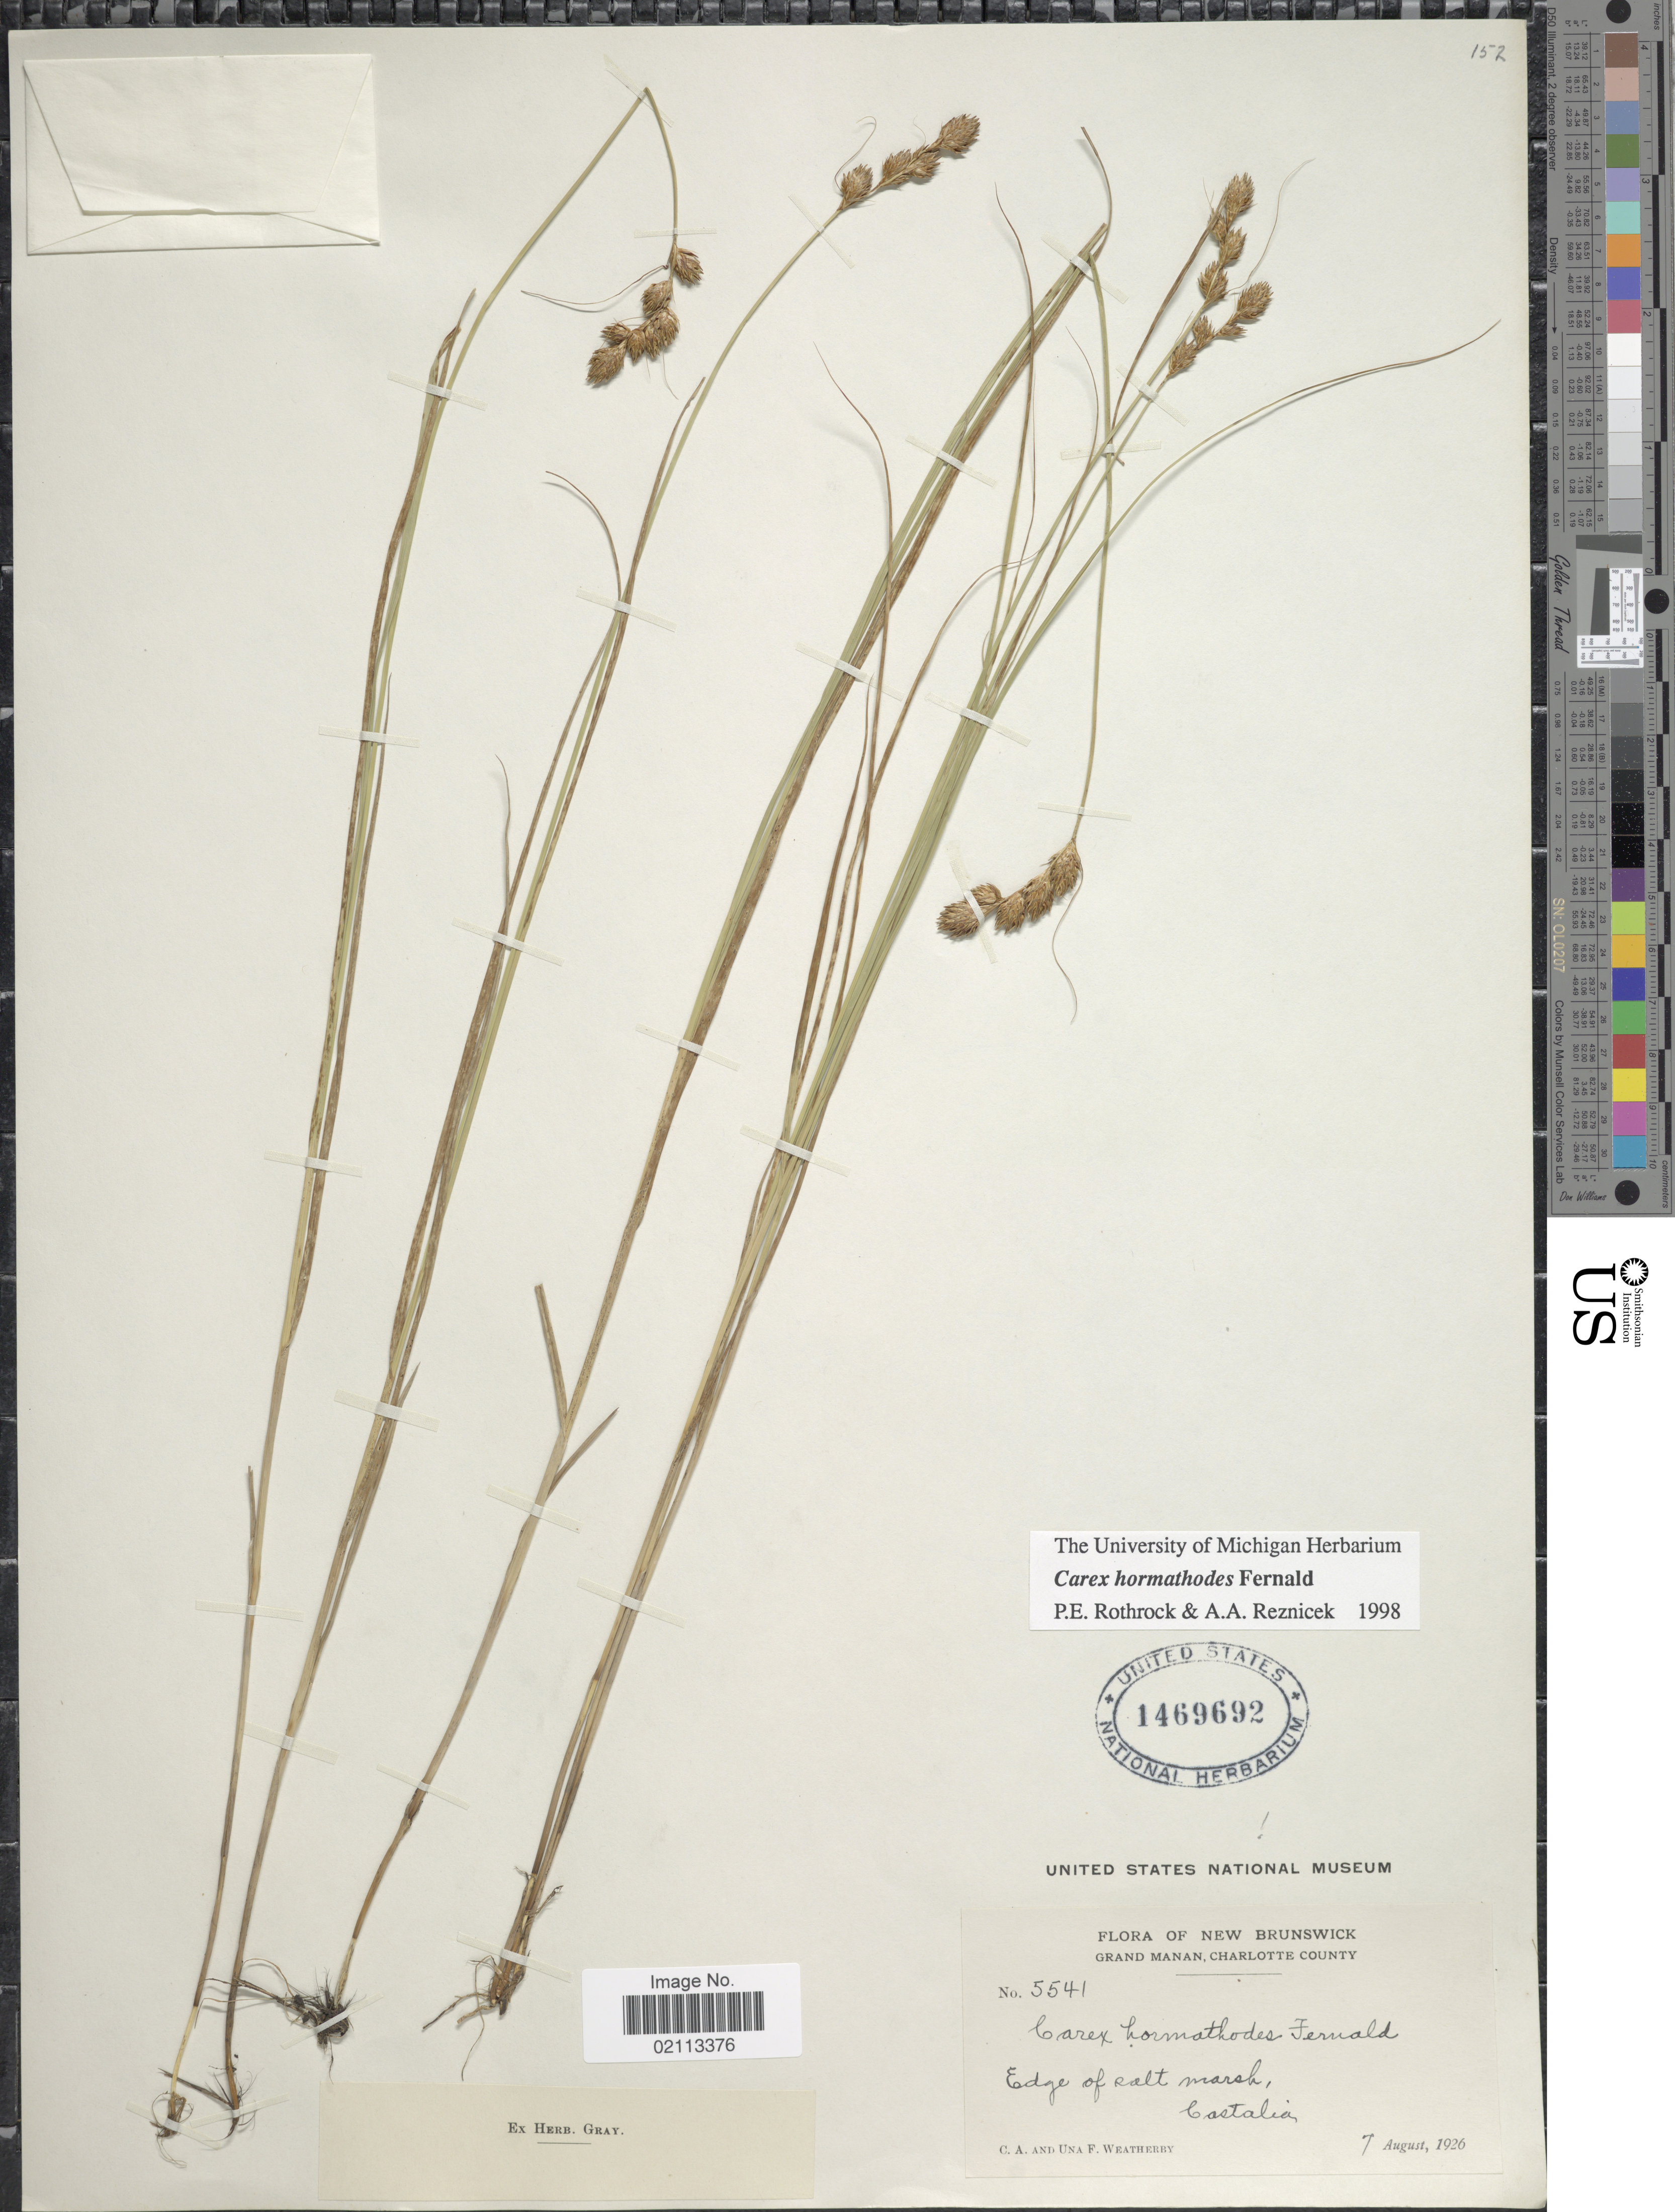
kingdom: Plantae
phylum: Tracheophyta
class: Liliopsida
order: Poales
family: Cyperaceae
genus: Carex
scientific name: Carex hormathodes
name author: Fernald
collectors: C. A. Weatherby & U. Weatherby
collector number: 5541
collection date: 1926-08-07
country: Canada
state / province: New Brunswick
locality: Grand Manan, Charlotte County, Edge of salt marsh, Castalia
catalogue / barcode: US 1469692